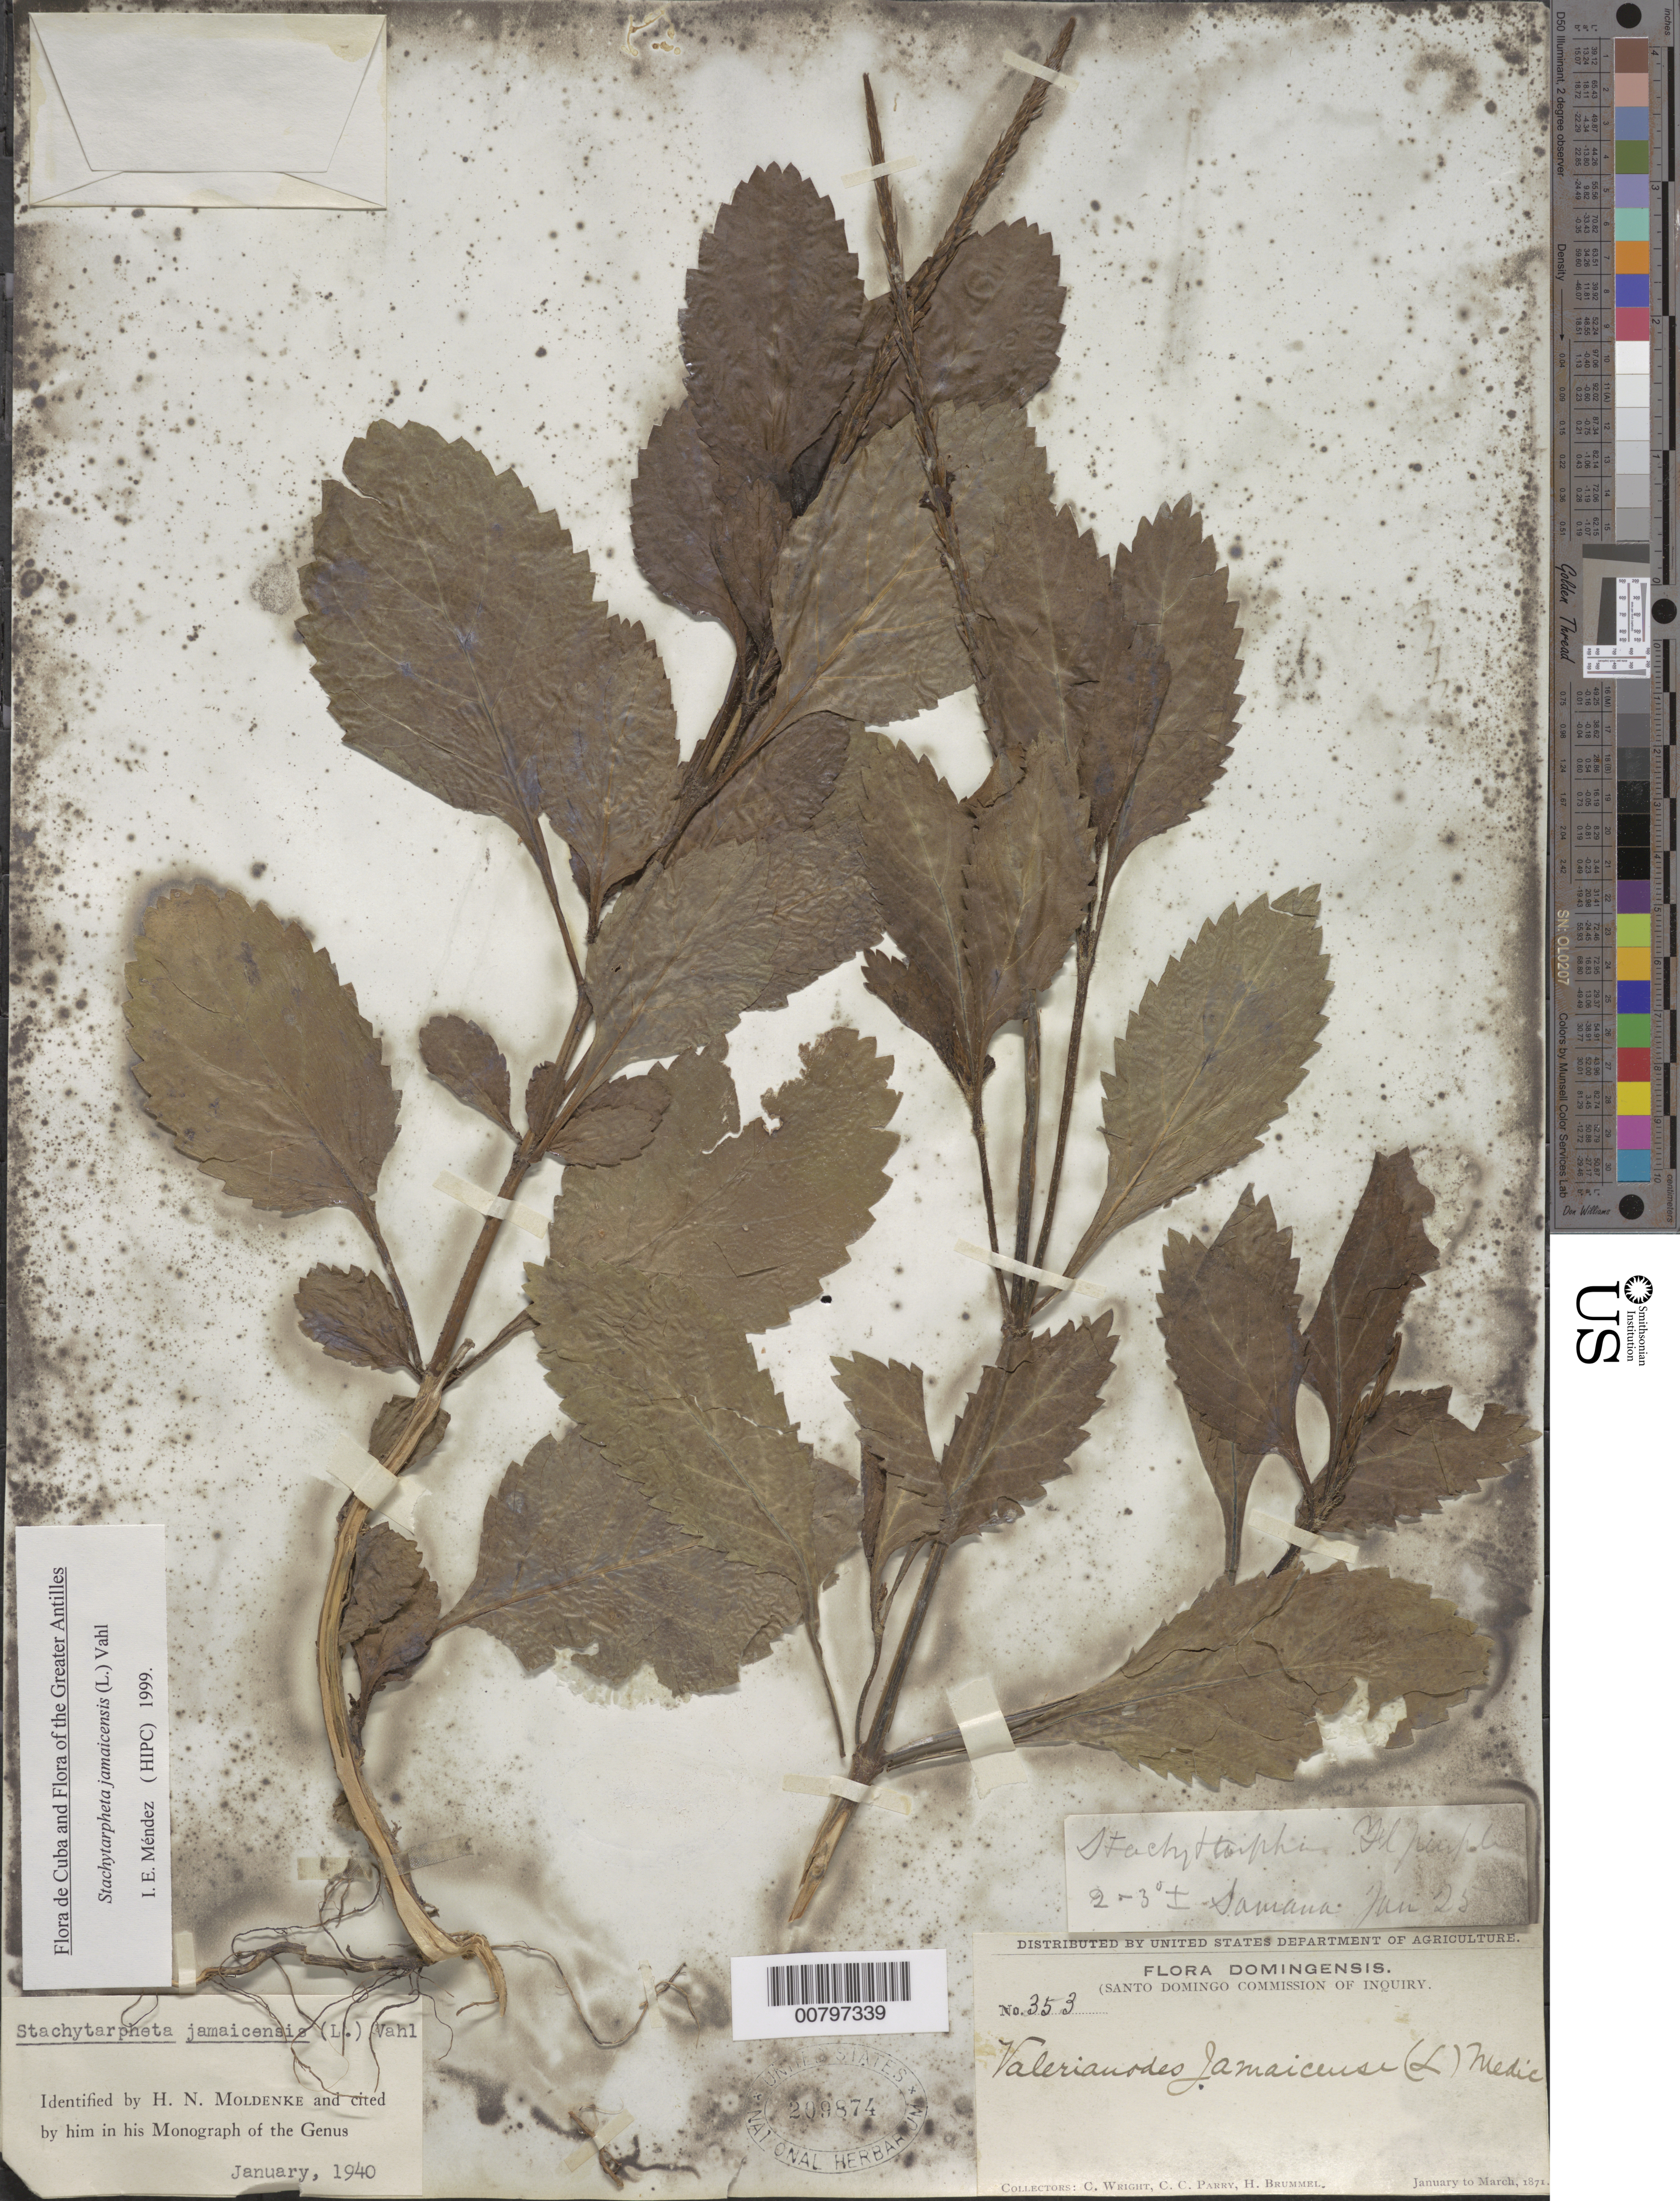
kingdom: Plantae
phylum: Tracheophyta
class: Magnoliopsida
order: Lamiales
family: Verbenaceae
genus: Stachytarpheta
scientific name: Stachytarpheta jamaicensis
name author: (L.) Vahl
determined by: Méndez, Isidro E., (HIPC)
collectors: C. Wright, C. C. Parry & H. Brummel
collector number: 353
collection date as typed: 25 Jan 1871 to -- Mar 1871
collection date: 1871-01-25/1871-03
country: Dominican Republic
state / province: Samana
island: Hispaniola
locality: Samaná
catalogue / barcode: US 209874